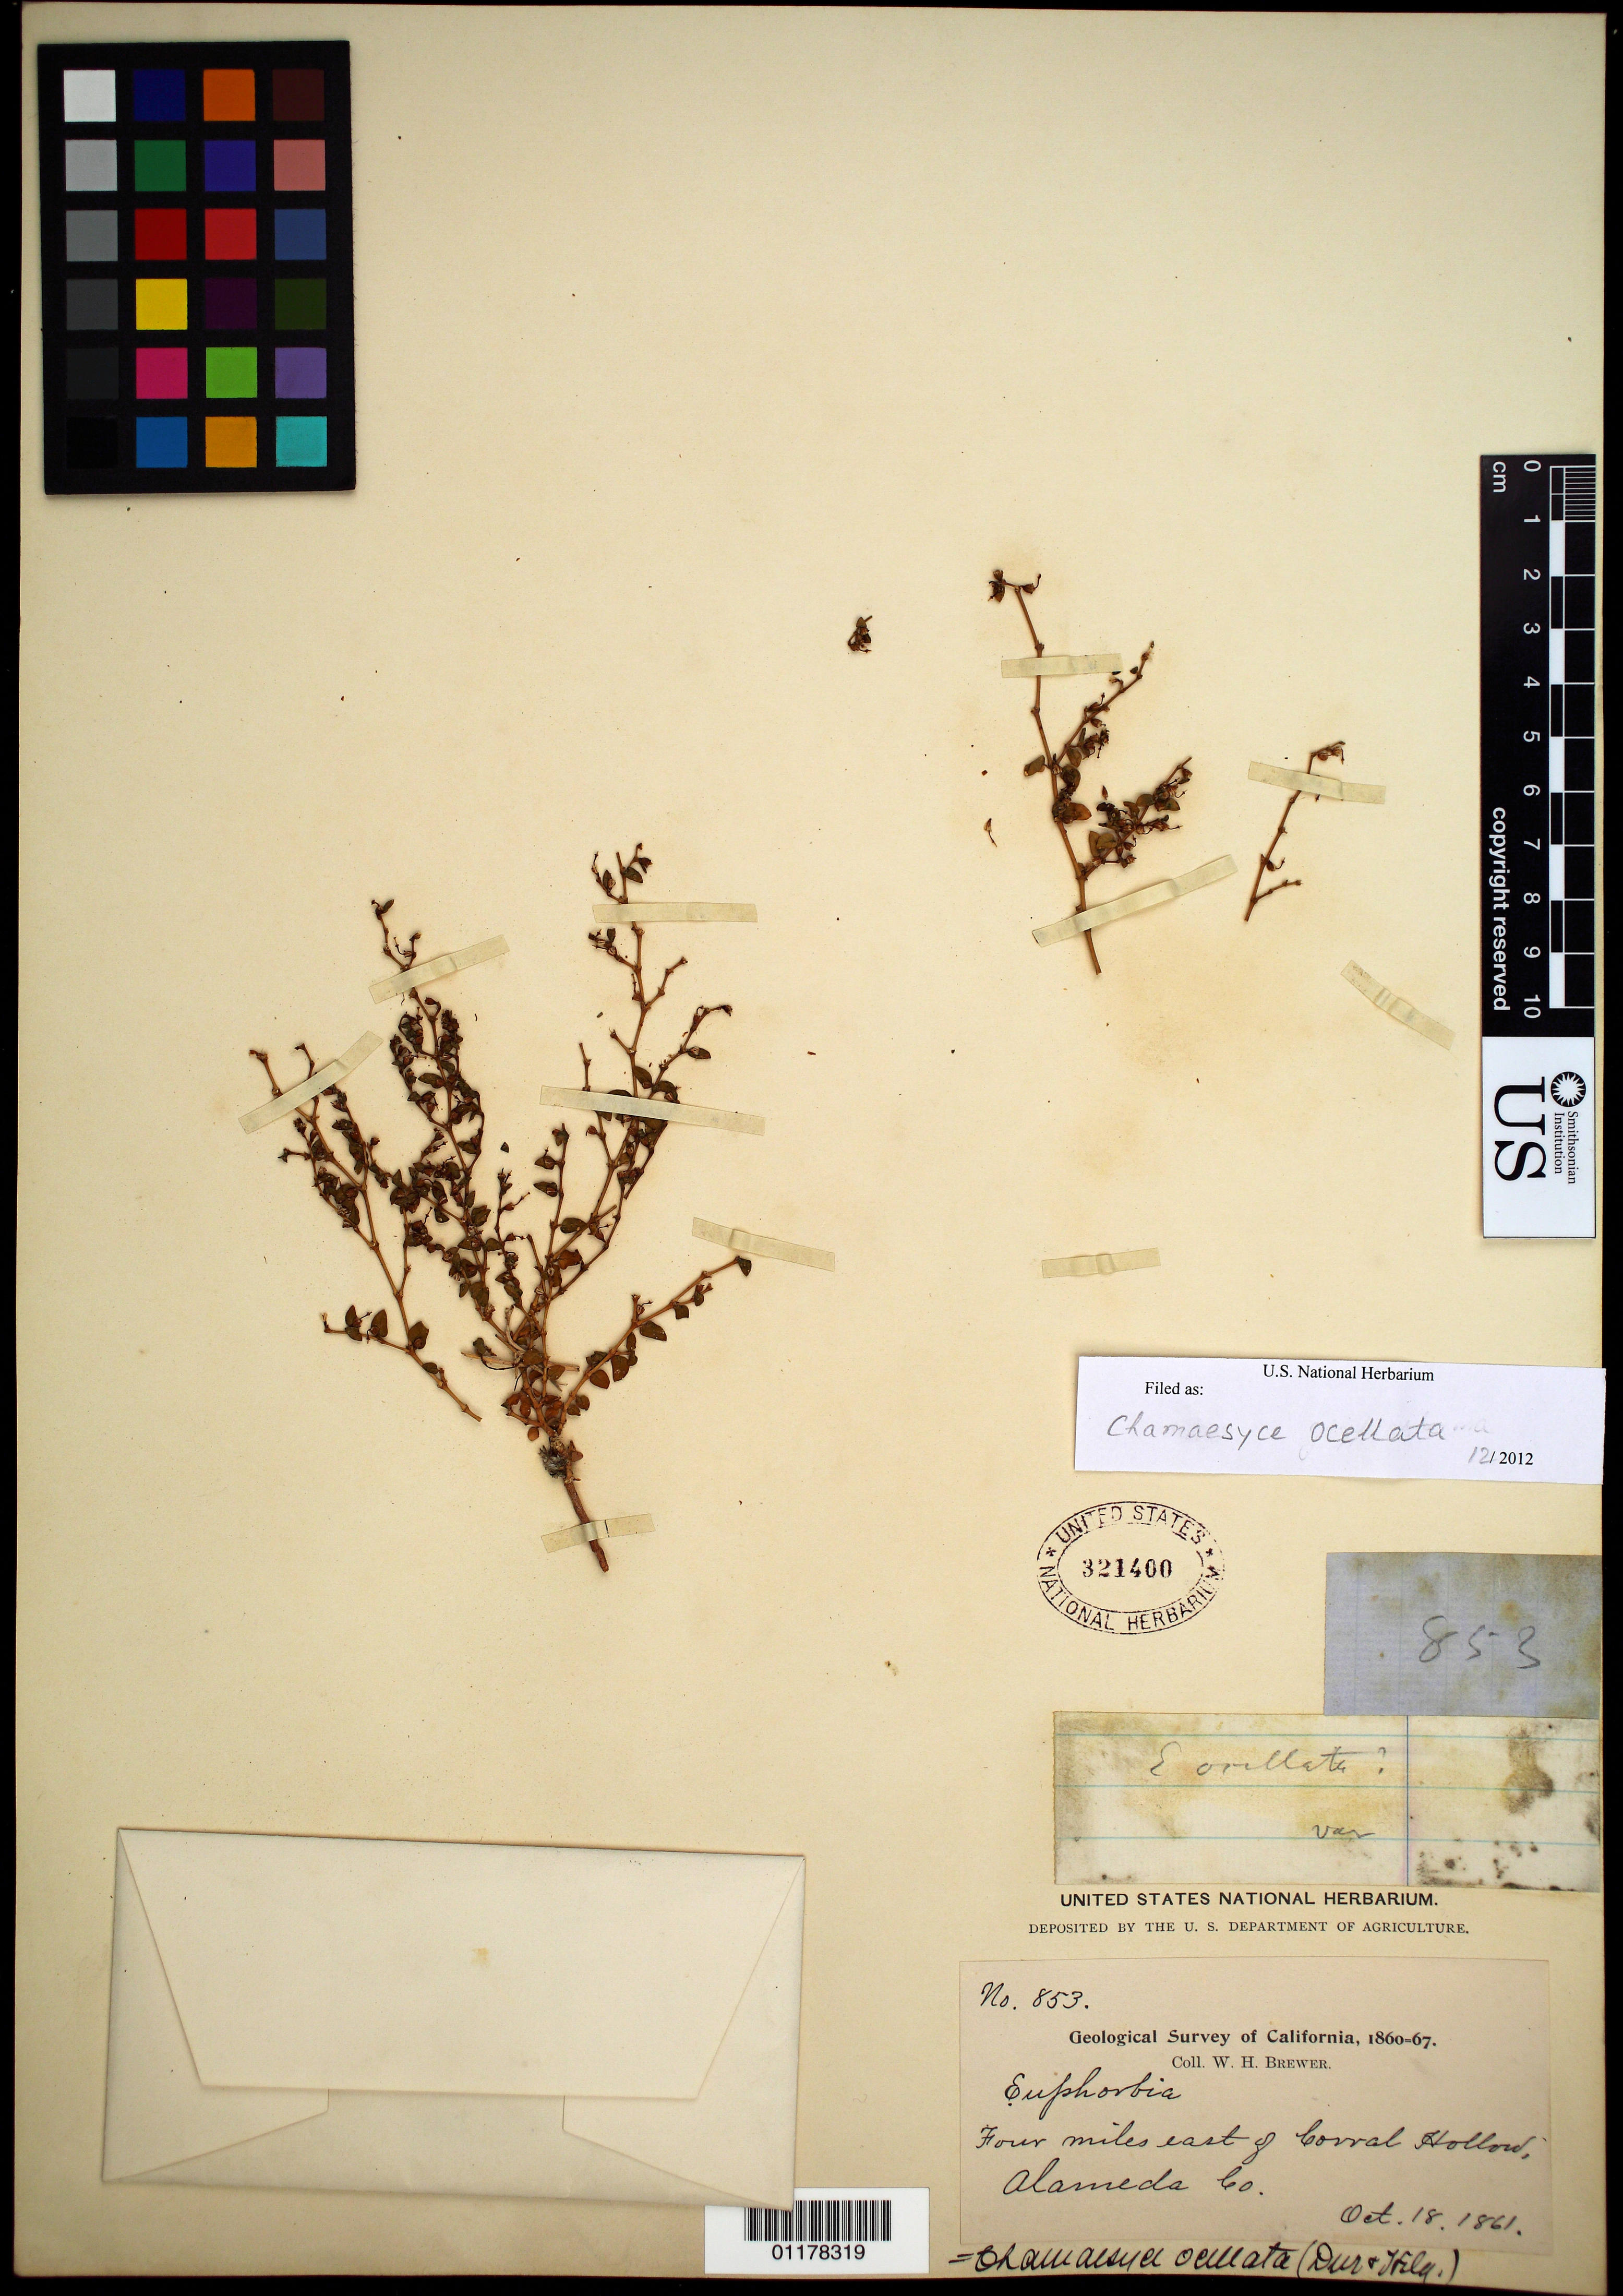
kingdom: Plantae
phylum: Tracheophyta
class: Magnoliopsida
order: Malpighiales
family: Euphorbiaceae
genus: Euphorbia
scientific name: Euphorbia ocellata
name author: Durand & Hilg.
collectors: W. H. Brewer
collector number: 853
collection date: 1861-10-18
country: United States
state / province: California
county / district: Alameda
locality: Four miles east of Corral Hollow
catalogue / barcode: US 321400